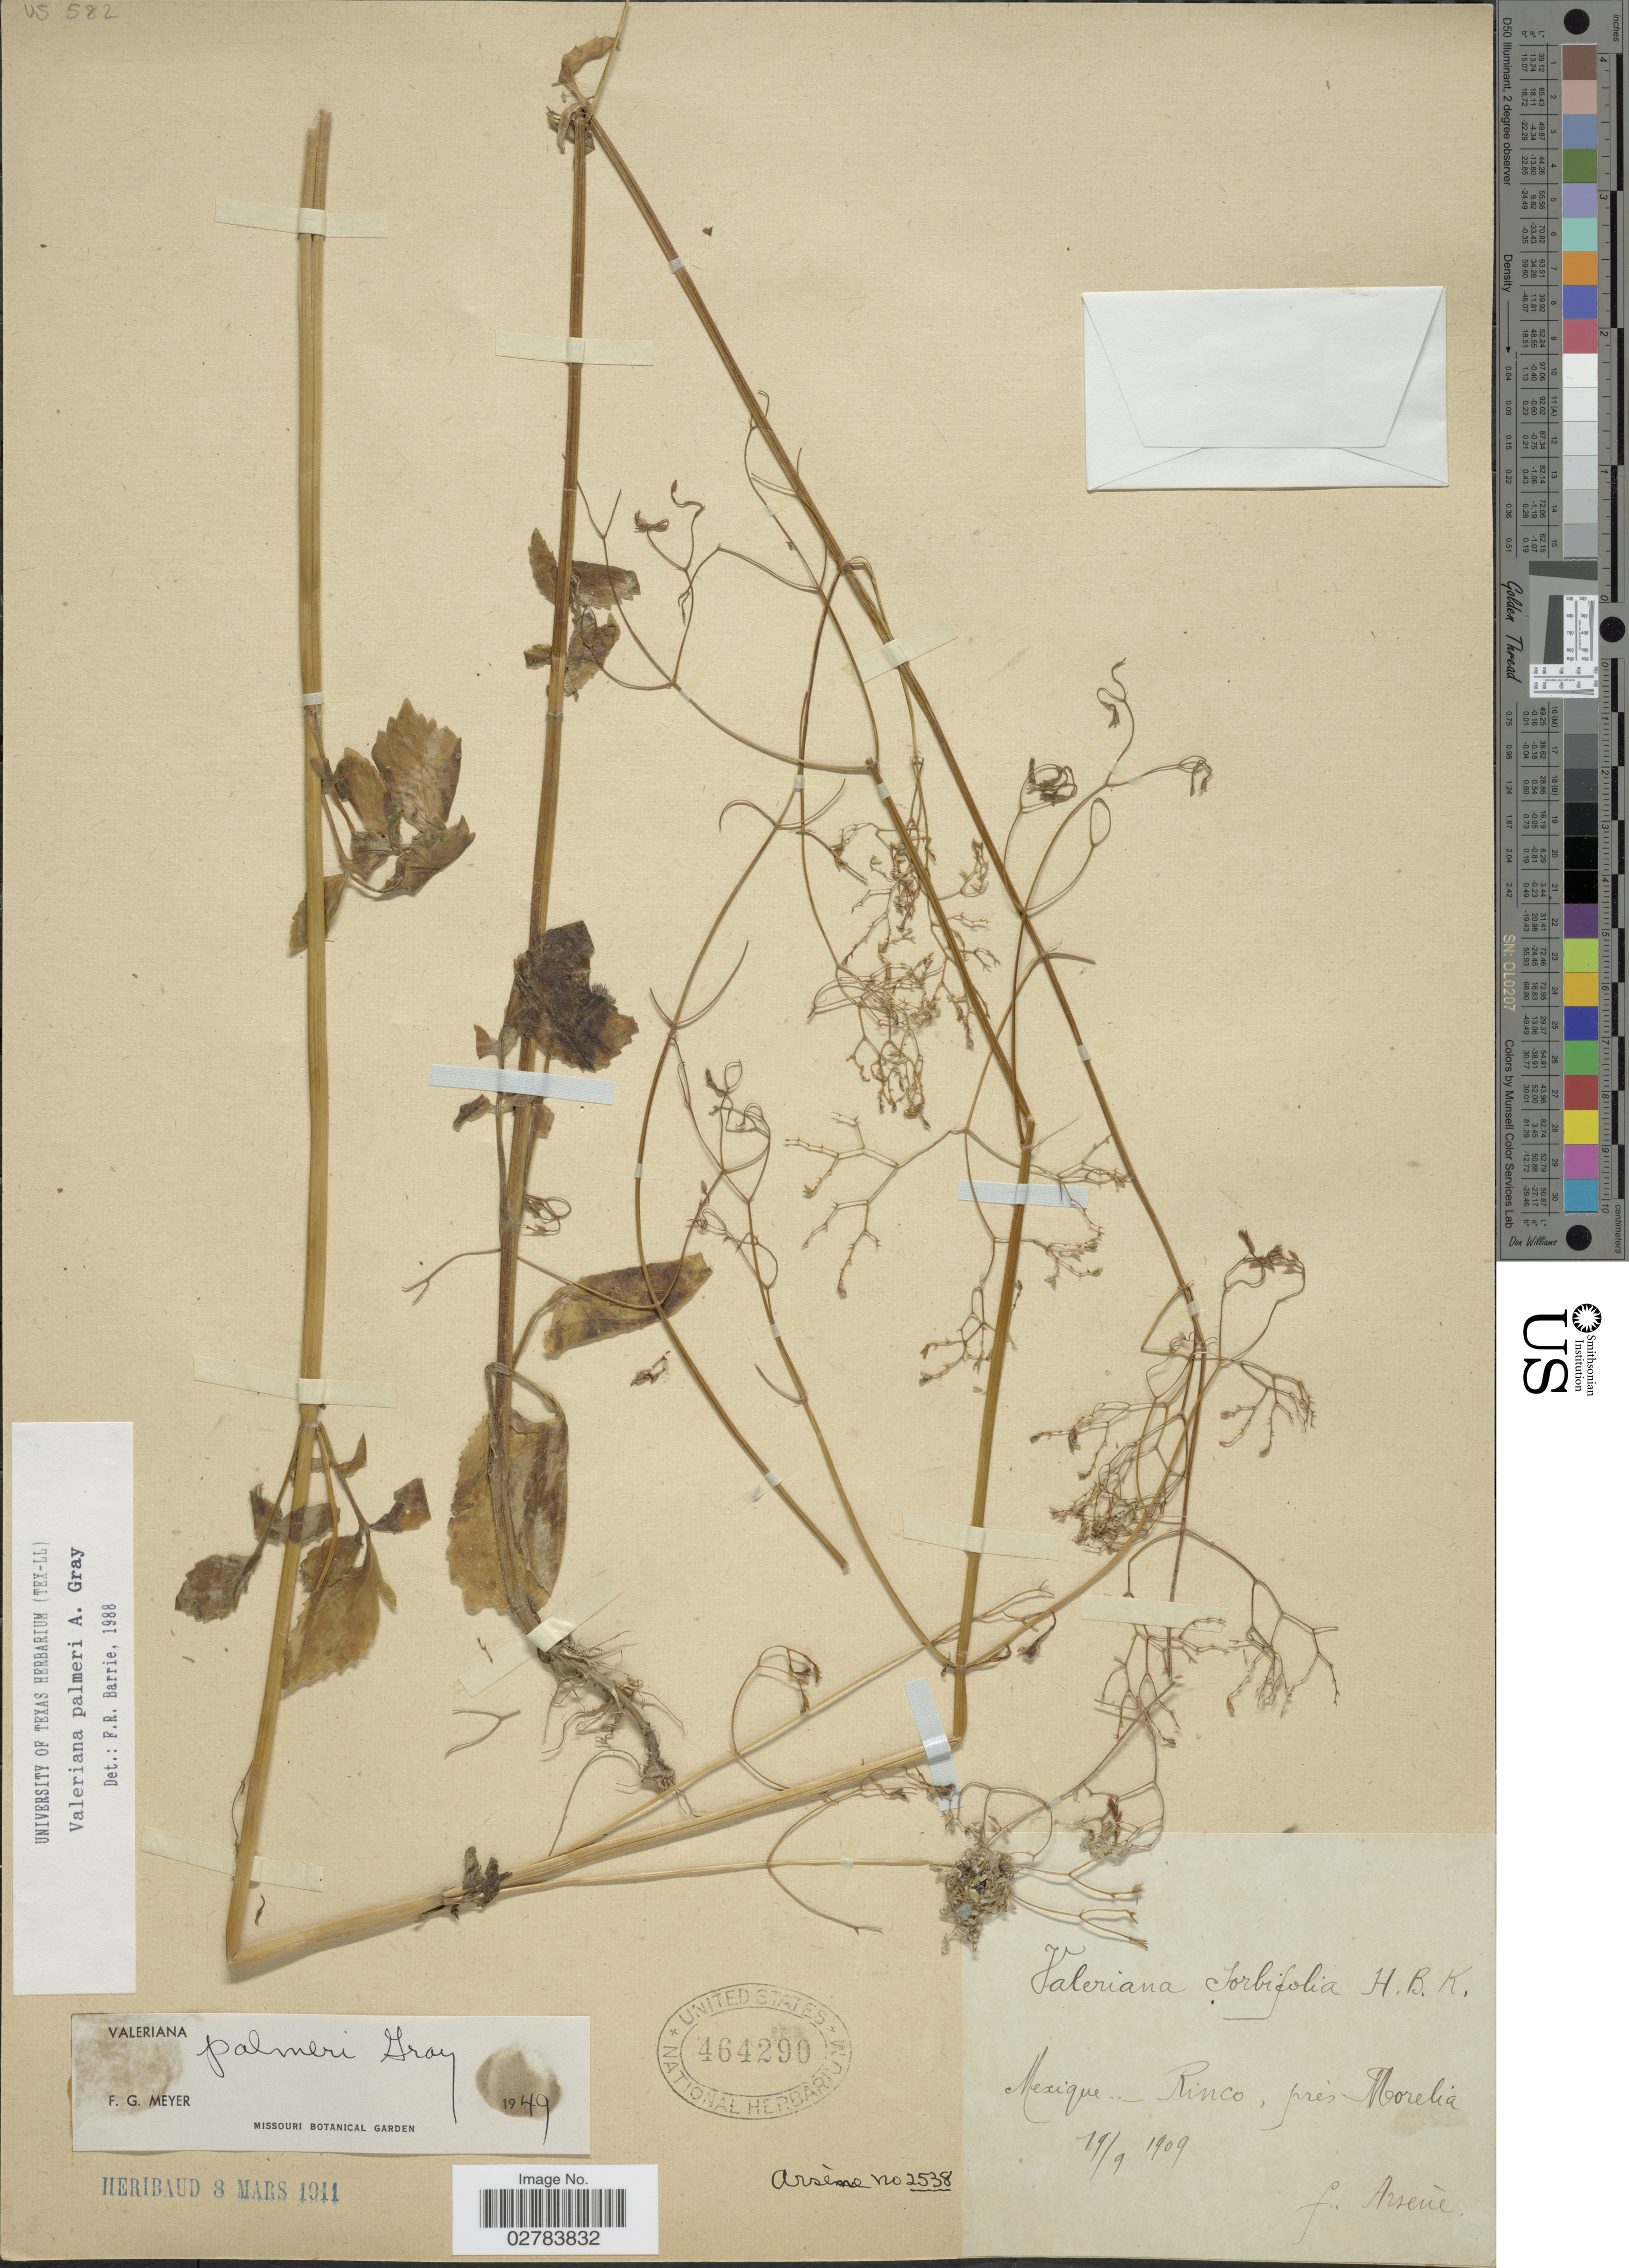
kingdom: Plantae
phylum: Tracheophyta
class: Magnoliopsida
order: Dipsacales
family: Caprifoliaceae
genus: Valeriana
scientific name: Valeriana palmeri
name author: A. Gray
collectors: F. Arsène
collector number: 2538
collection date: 1909-09-19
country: Mexico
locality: Rinco, près Morelia.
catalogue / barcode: US 464290